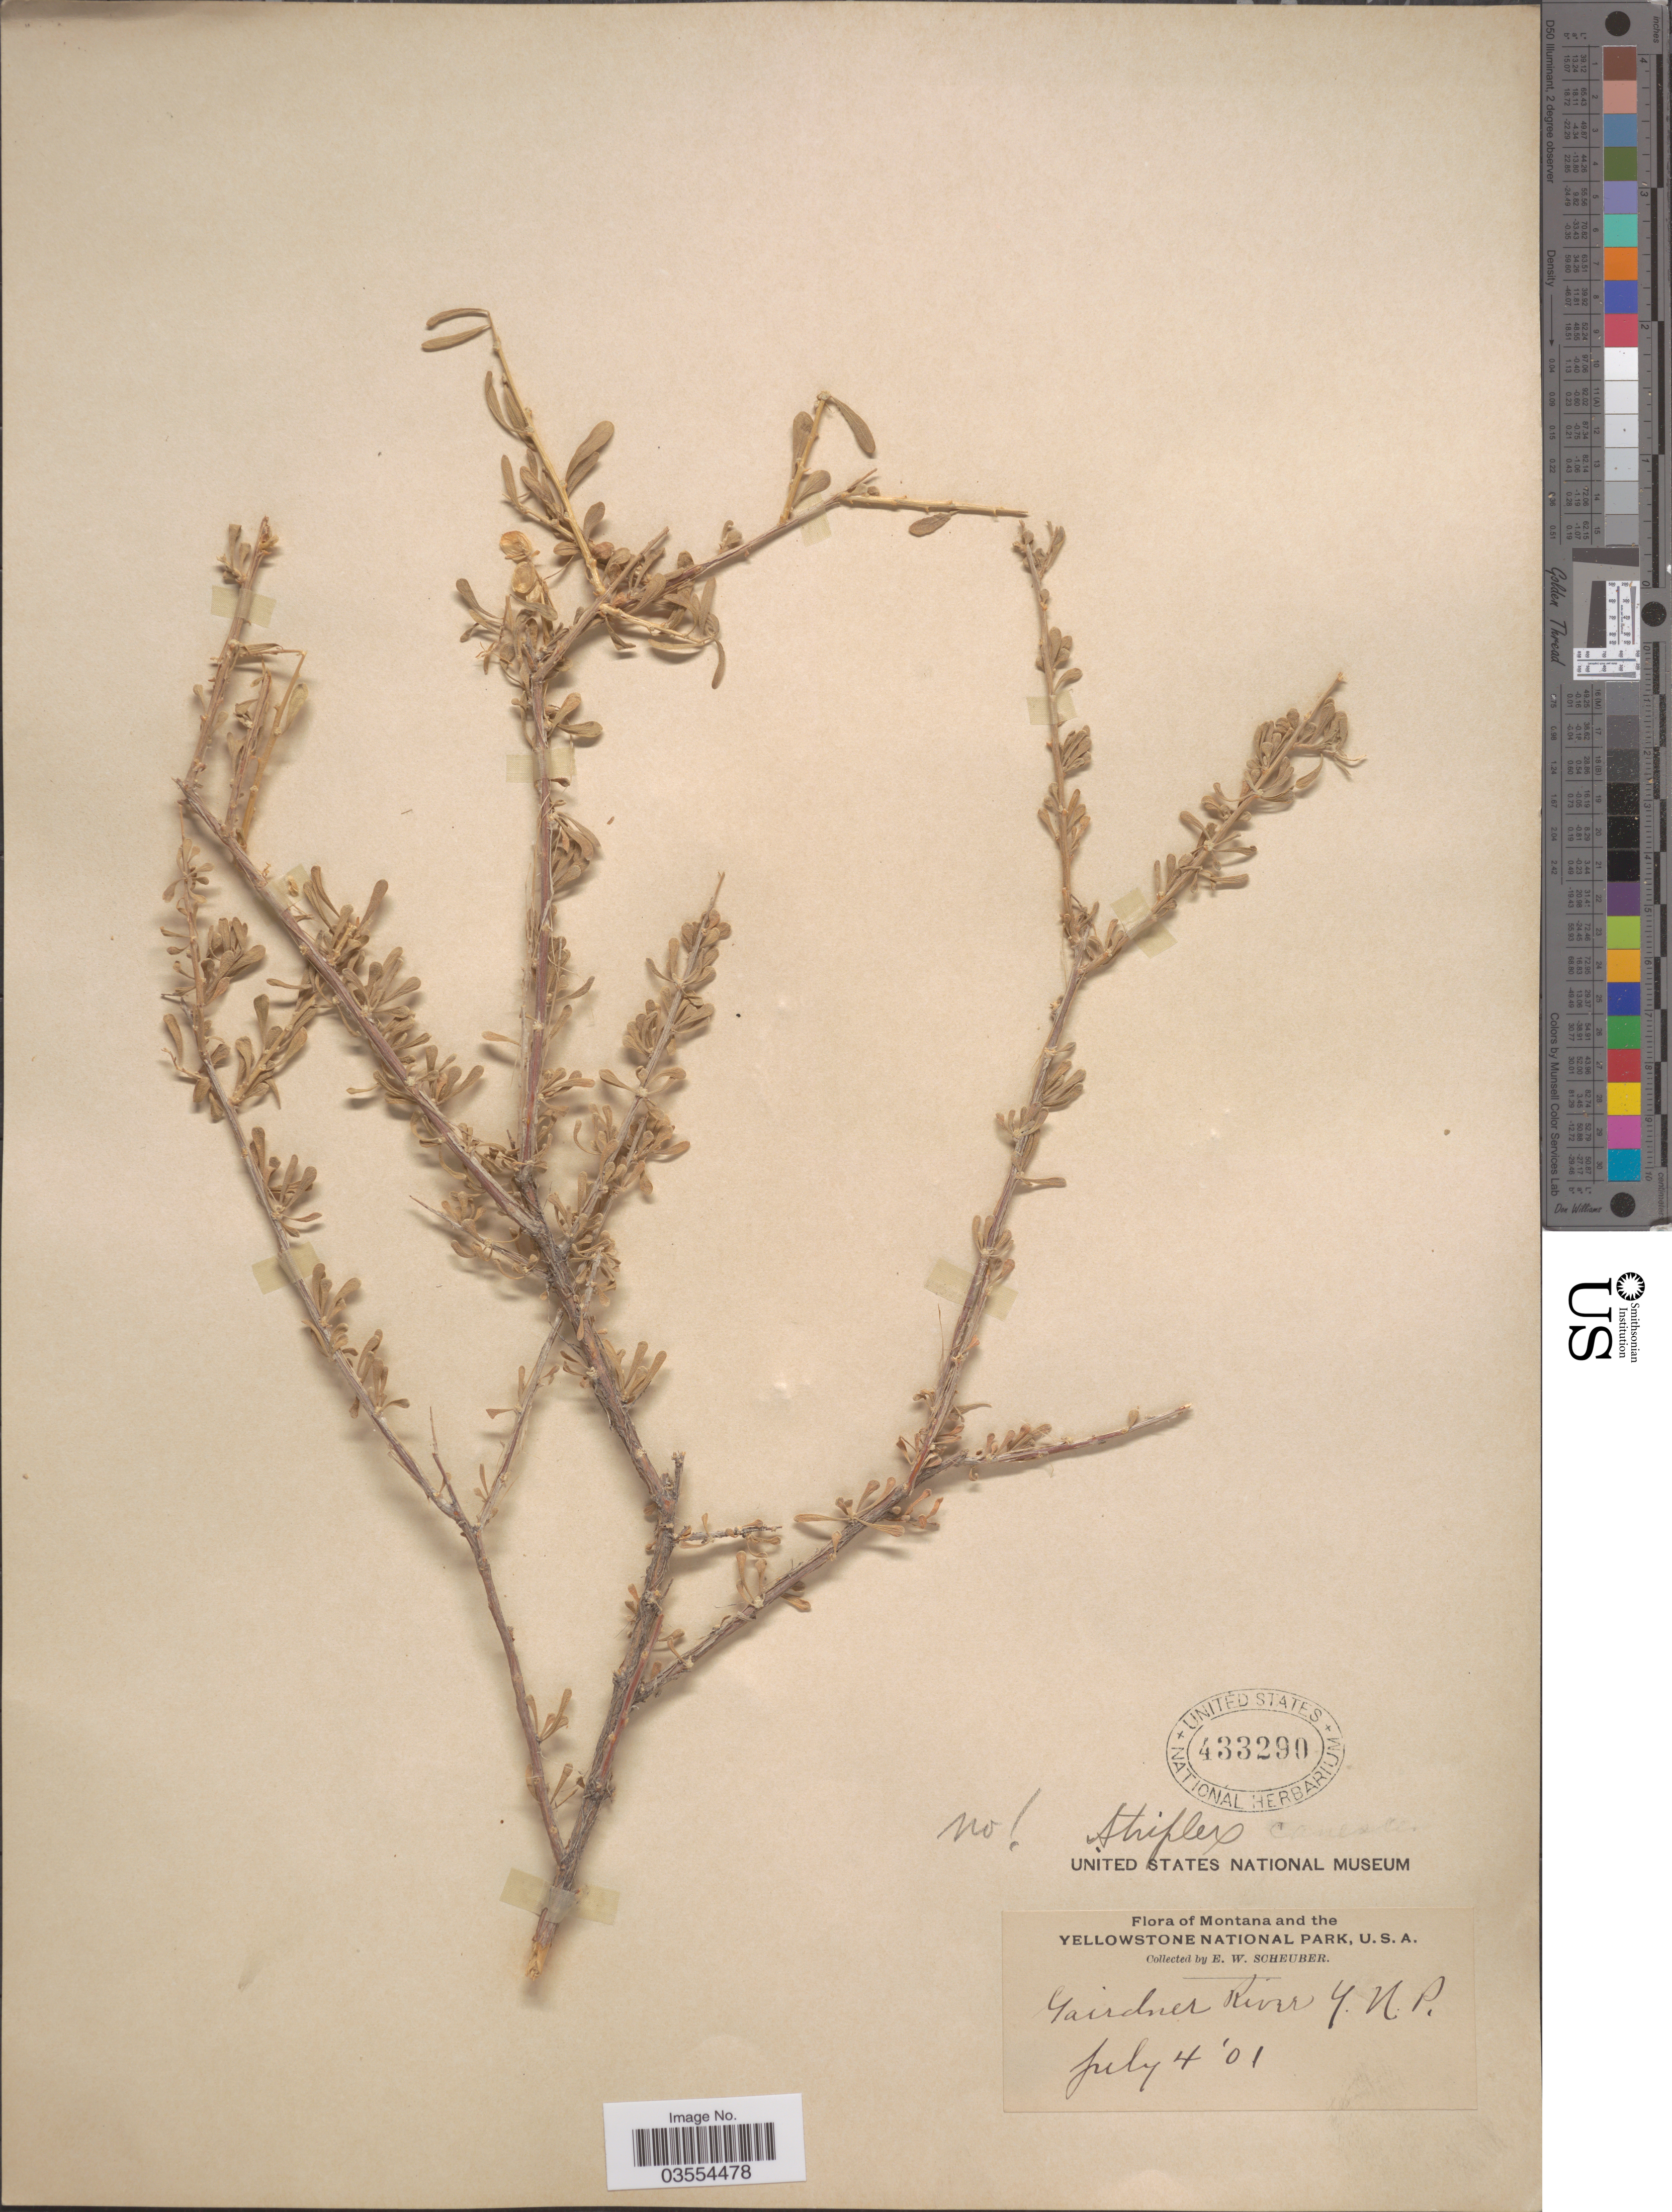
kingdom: Plantae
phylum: Tracheophyta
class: Magnoliopsida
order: Caryophyllales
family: Amaranthaceae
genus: Grayia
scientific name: Grayia spinosa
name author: (Hook.) Moq.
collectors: E. Scheuber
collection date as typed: Transcribed d/m/y: 4/7/1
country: United States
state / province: Montana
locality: Montana and the Yellowstone National Park.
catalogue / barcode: US 433290